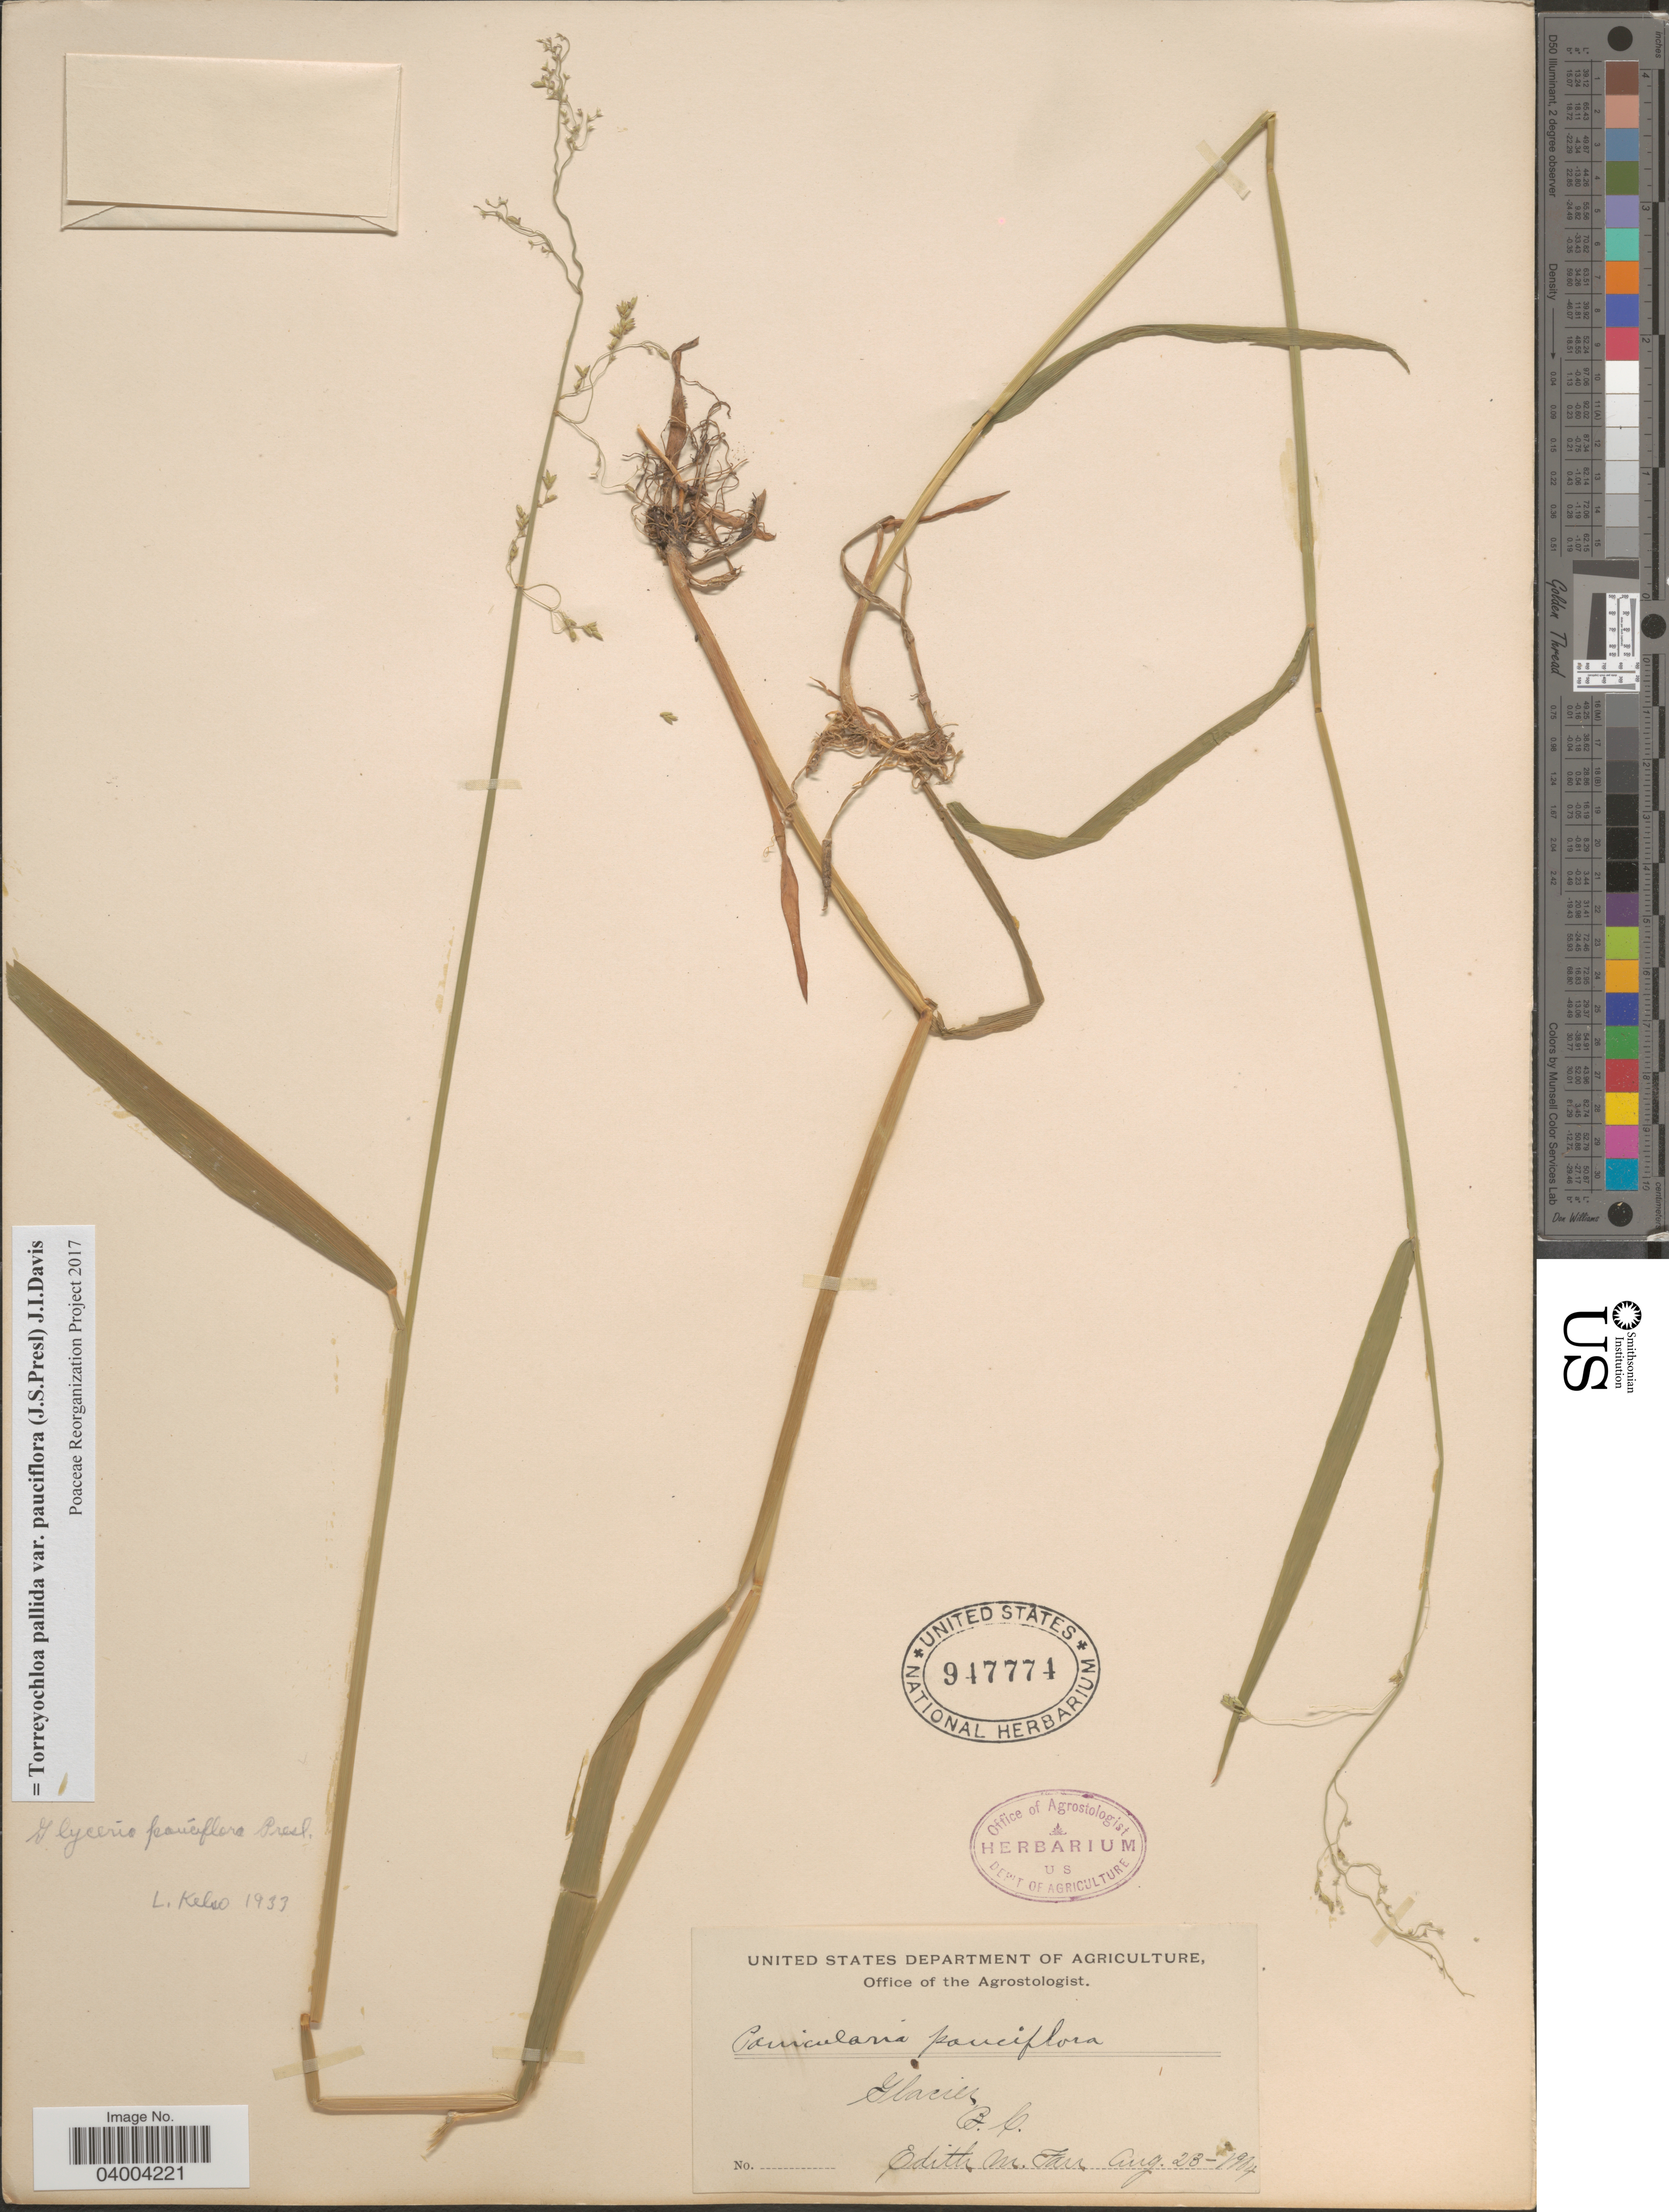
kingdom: Plantae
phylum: Tracheophyta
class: Liliopsida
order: Poales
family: Poaceae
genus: Torreyochloa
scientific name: Torreyochloa pallida var. pauciflora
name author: (J. Presl) J.I. Davis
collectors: E. Farr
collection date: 1904-08-23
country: Canada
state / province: British Columbia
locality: Glacier.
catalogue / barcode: US 947774